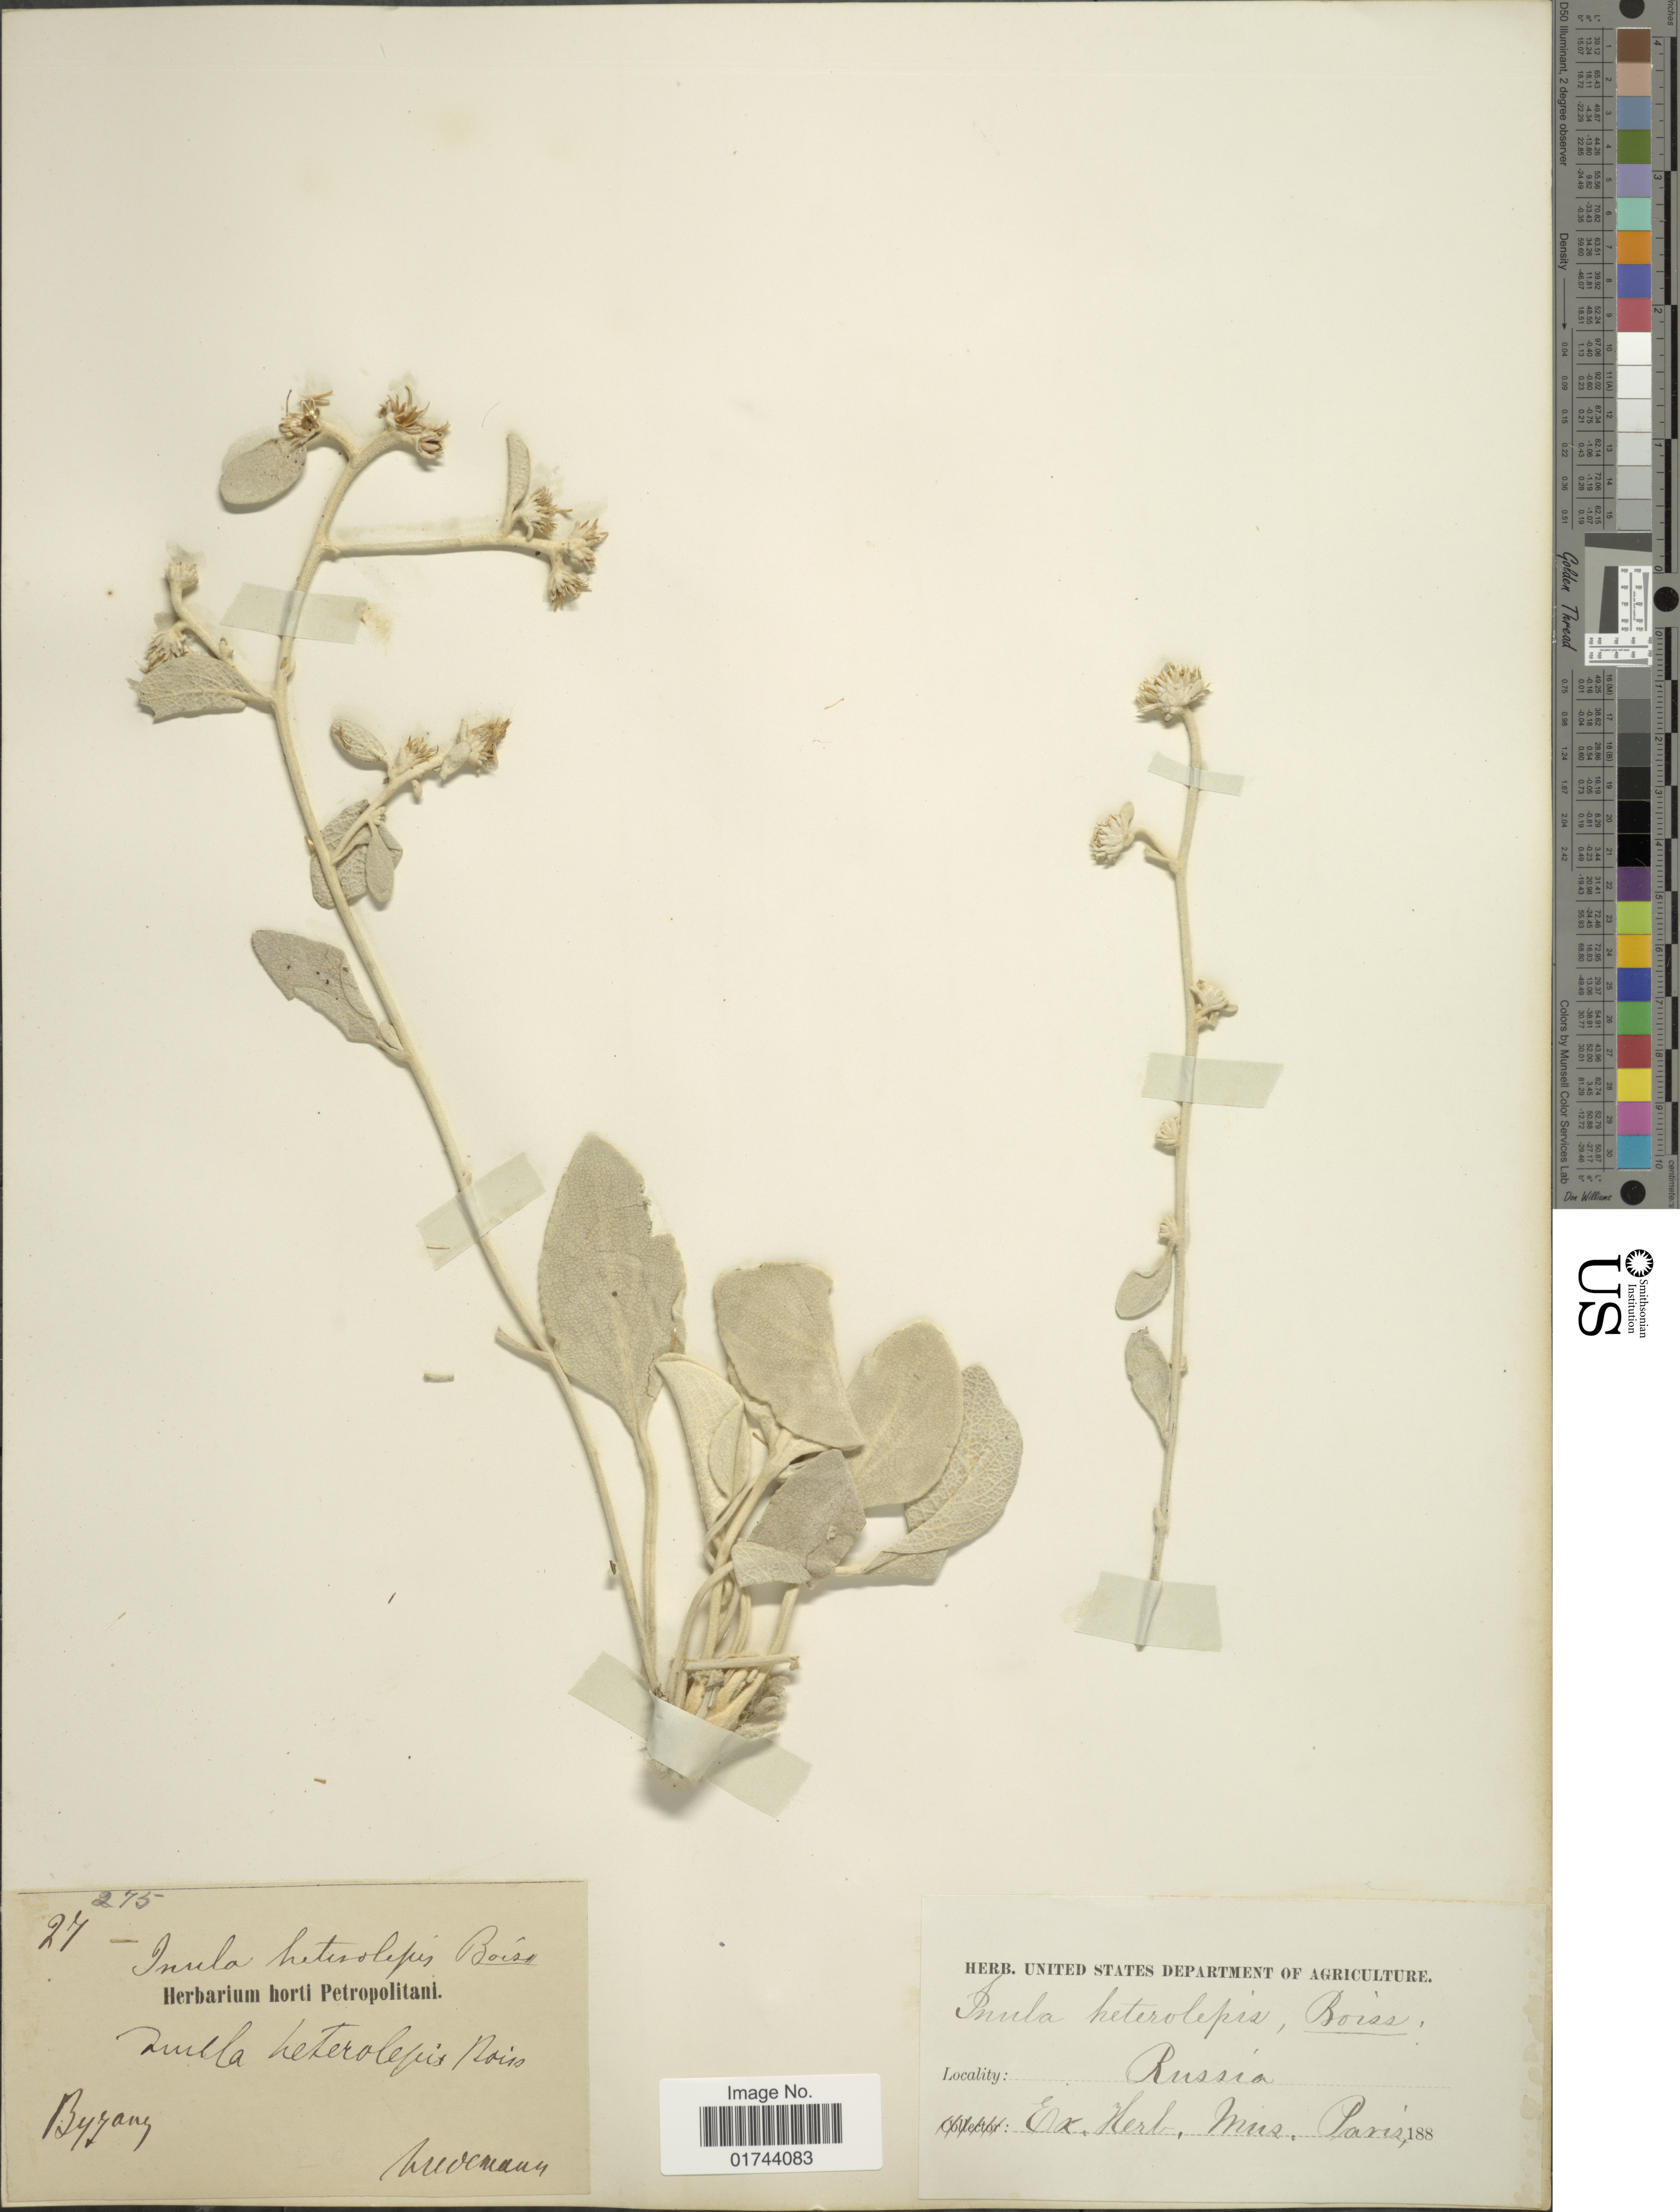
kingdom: Plantae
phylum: Tracheophyta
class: Magnoliopsida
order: Asterales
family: Asteraceae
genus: Inula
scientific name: Inula heterolepis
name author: Boiss.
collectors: Wiedemann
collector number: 27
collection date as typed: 188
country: Turkey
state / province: Istanbul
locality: Byzanz